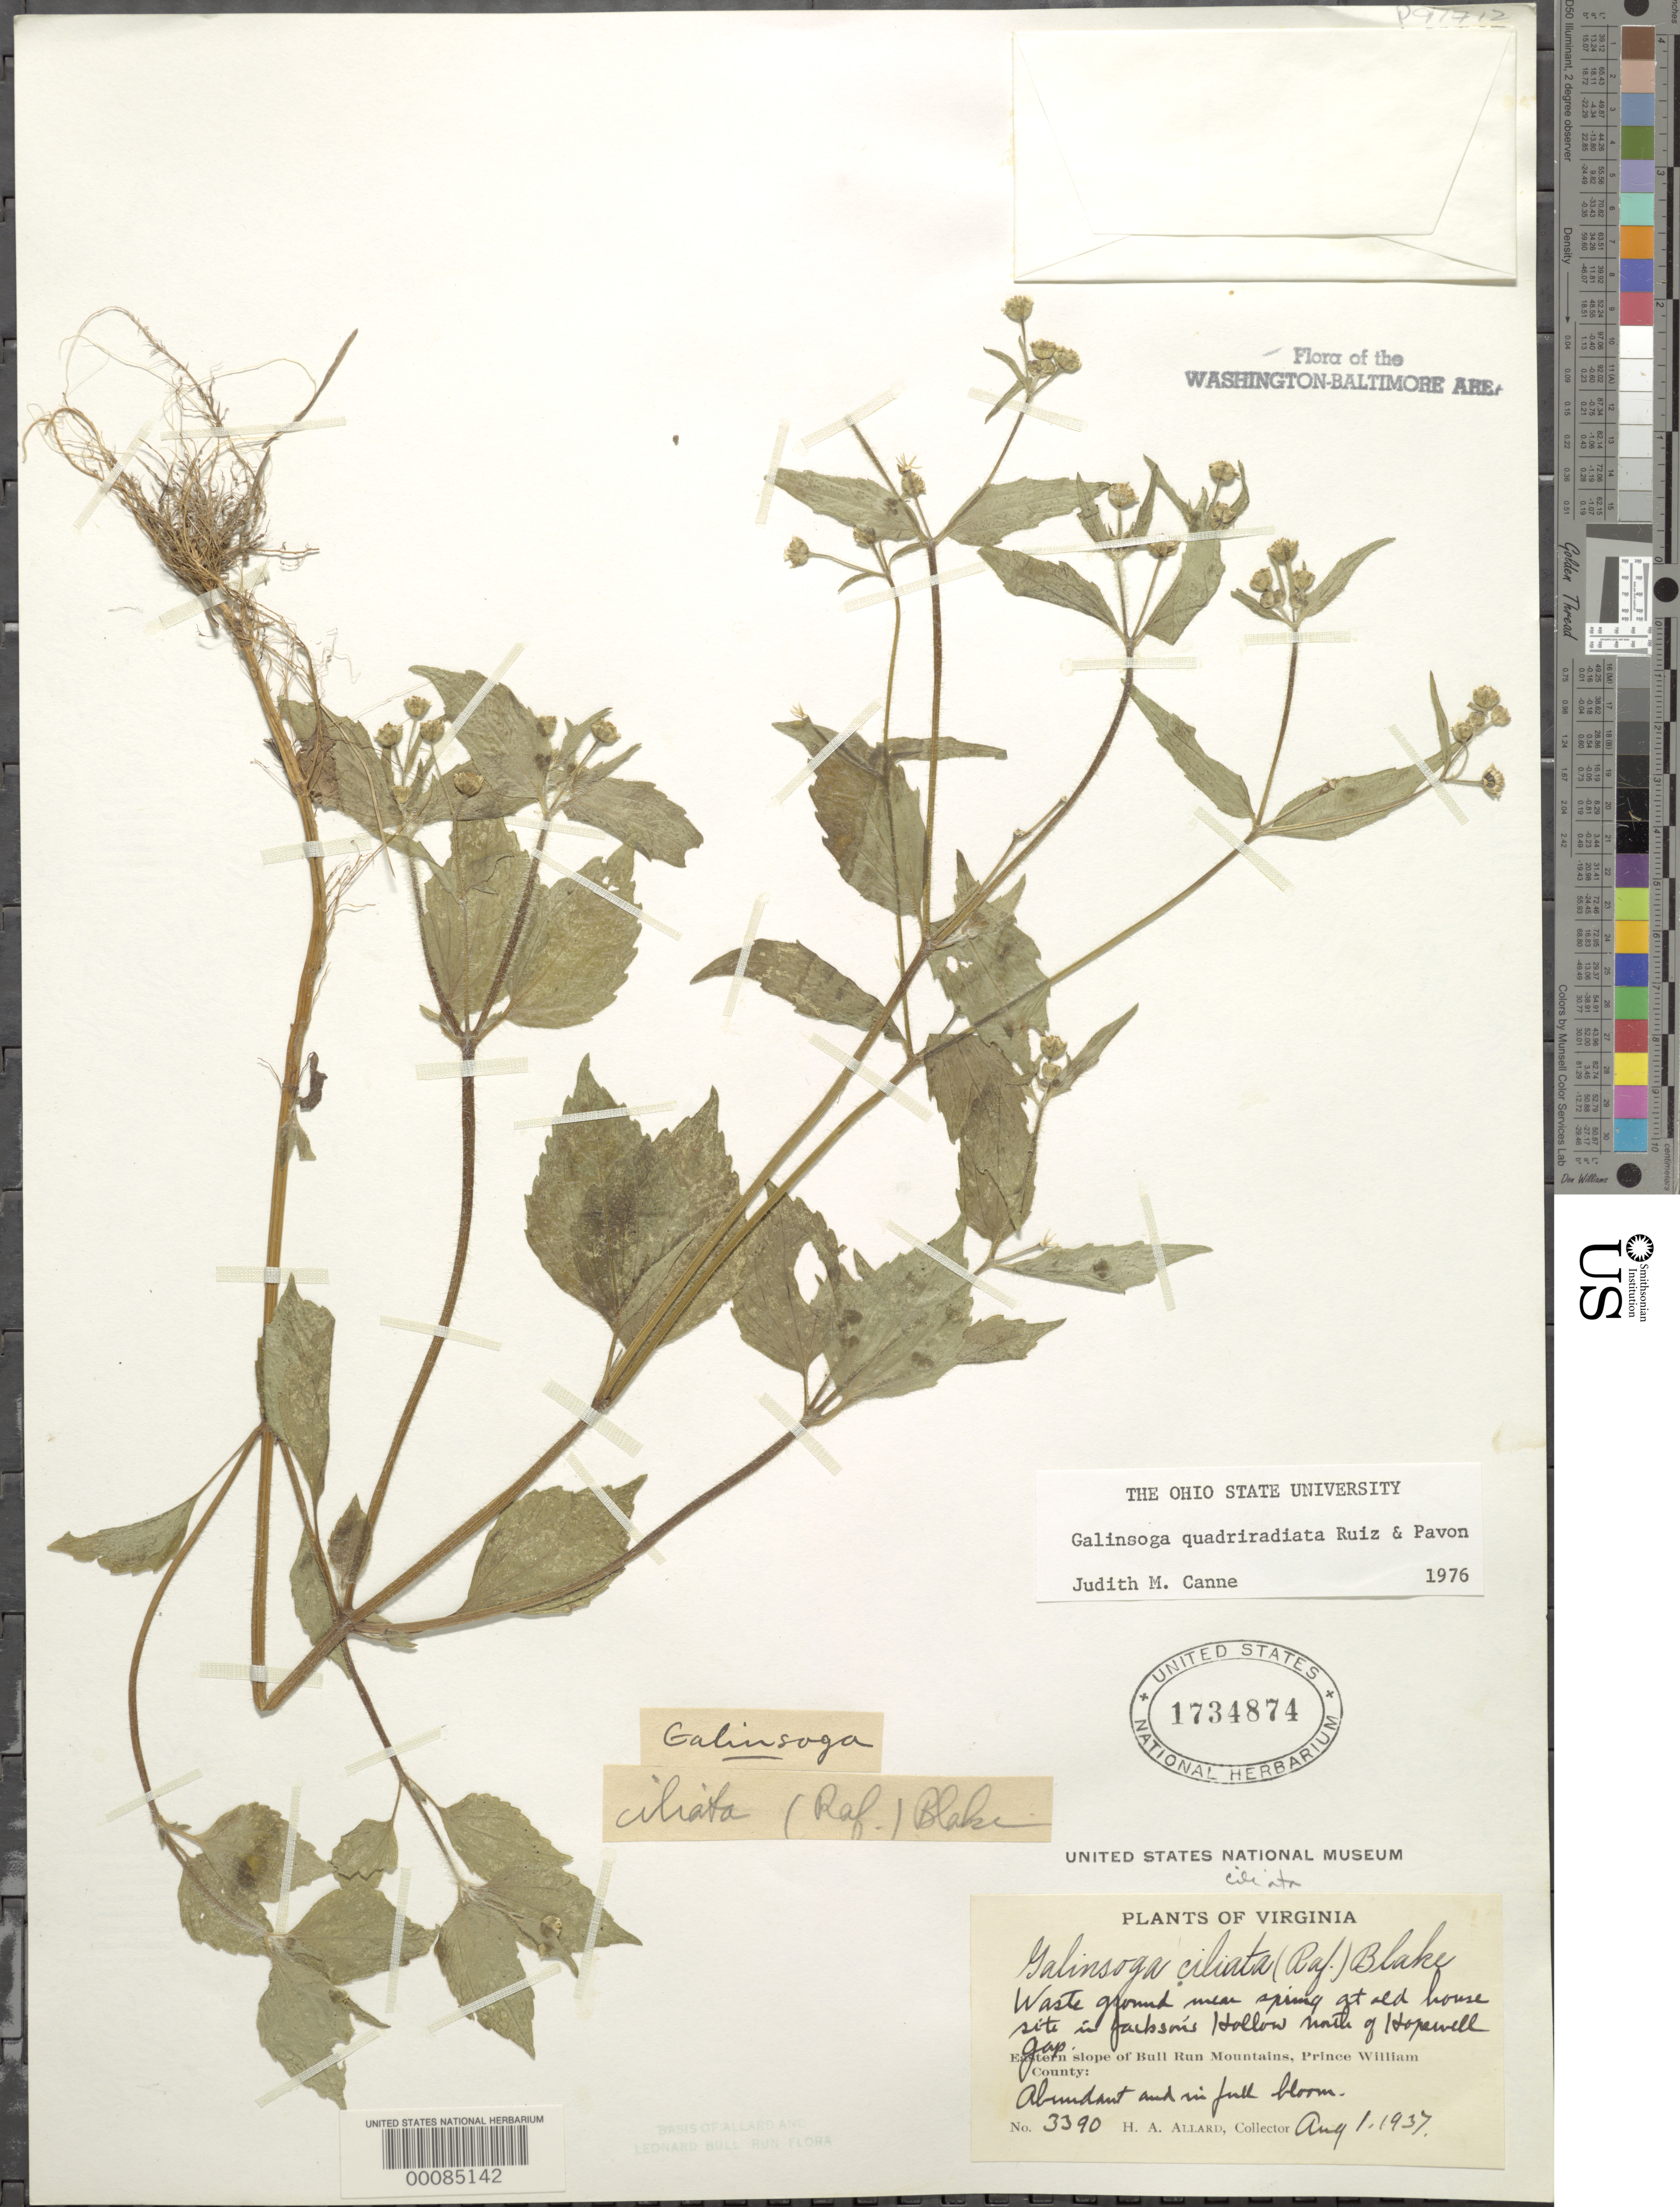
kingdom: Plantae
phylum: Tracheophyta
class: Magnoliopsida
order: Asterales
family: Asteraceae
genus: Galinsoga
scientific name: Galinsoga quadriradiata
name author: Ruiz & Pav.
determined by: Canne-Hilliker, J. M.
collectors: H. A. Allard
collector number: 3390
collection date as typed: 01 Aug 1937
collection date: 1937-08-01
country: United States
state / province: Virginia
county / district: Prince William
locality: North of Hopewell Gap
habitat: Waste ground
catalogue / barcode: US 1734874